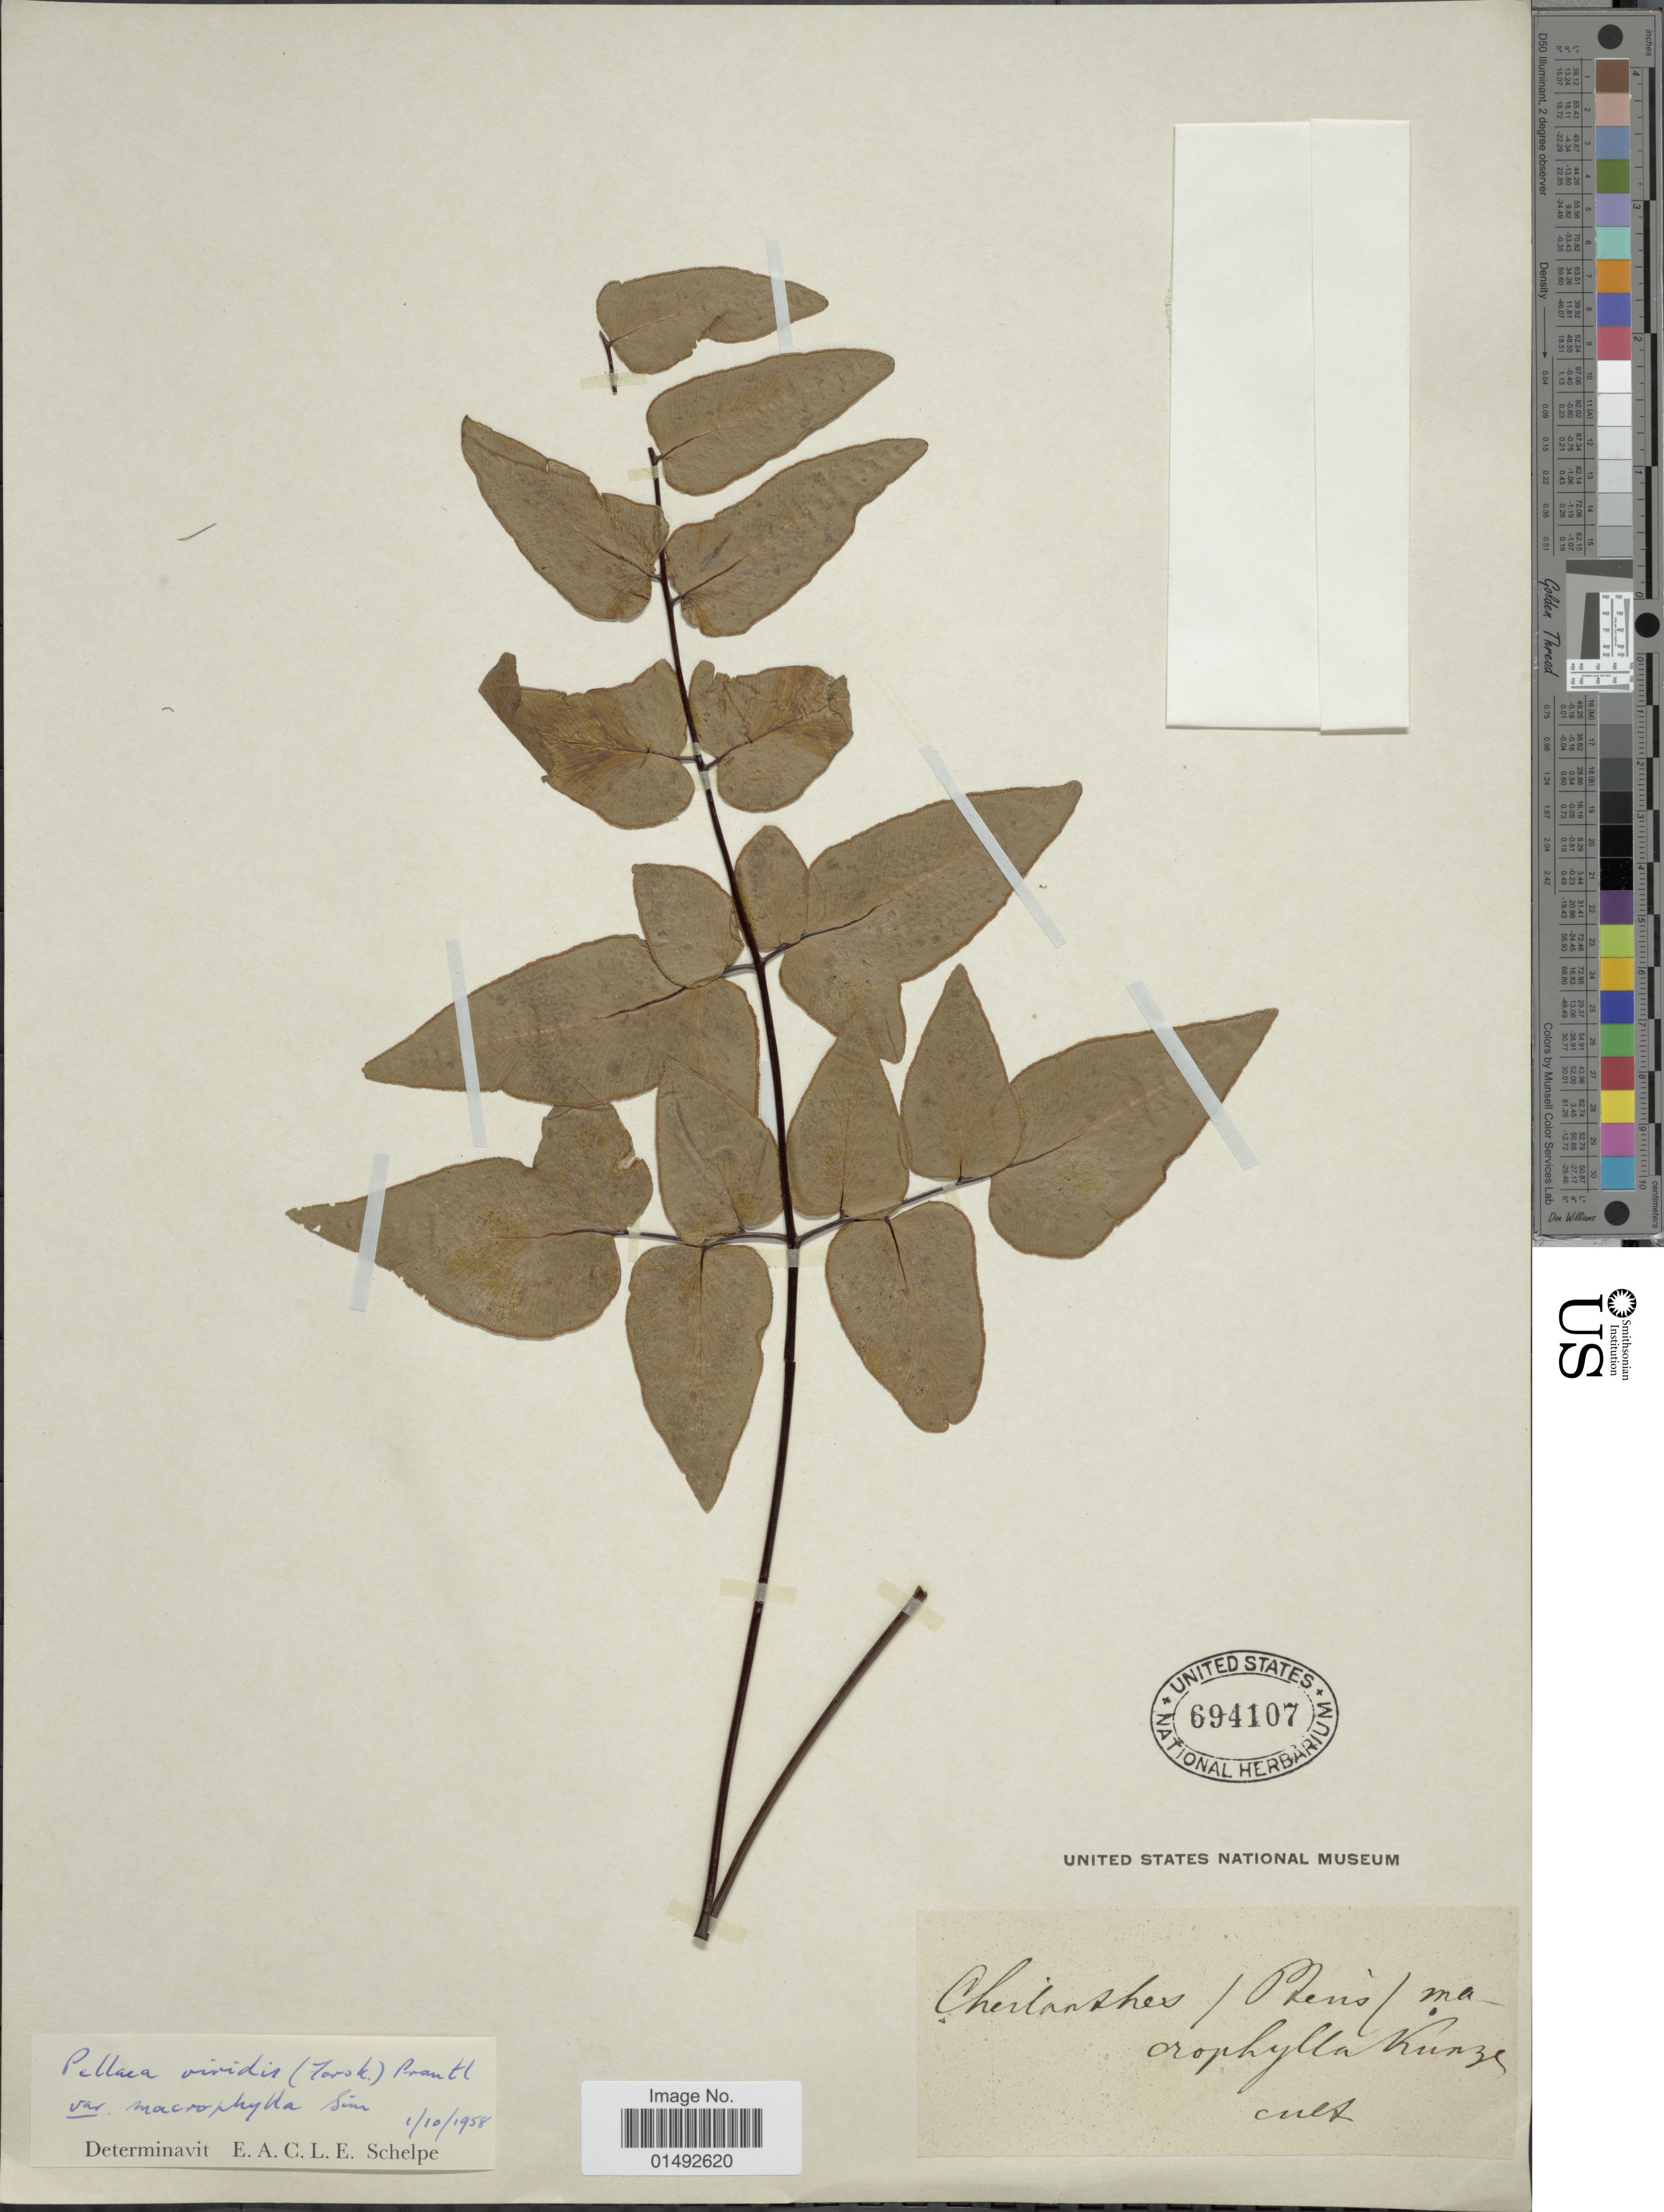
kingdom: Plantae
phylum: Tracheophyta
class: Polypodiopsida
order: Polypodiales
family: Pteridaceae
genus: Pellaea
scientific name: Pellaea viridis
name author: (Forssk.) Prantl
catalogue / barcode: US 694107